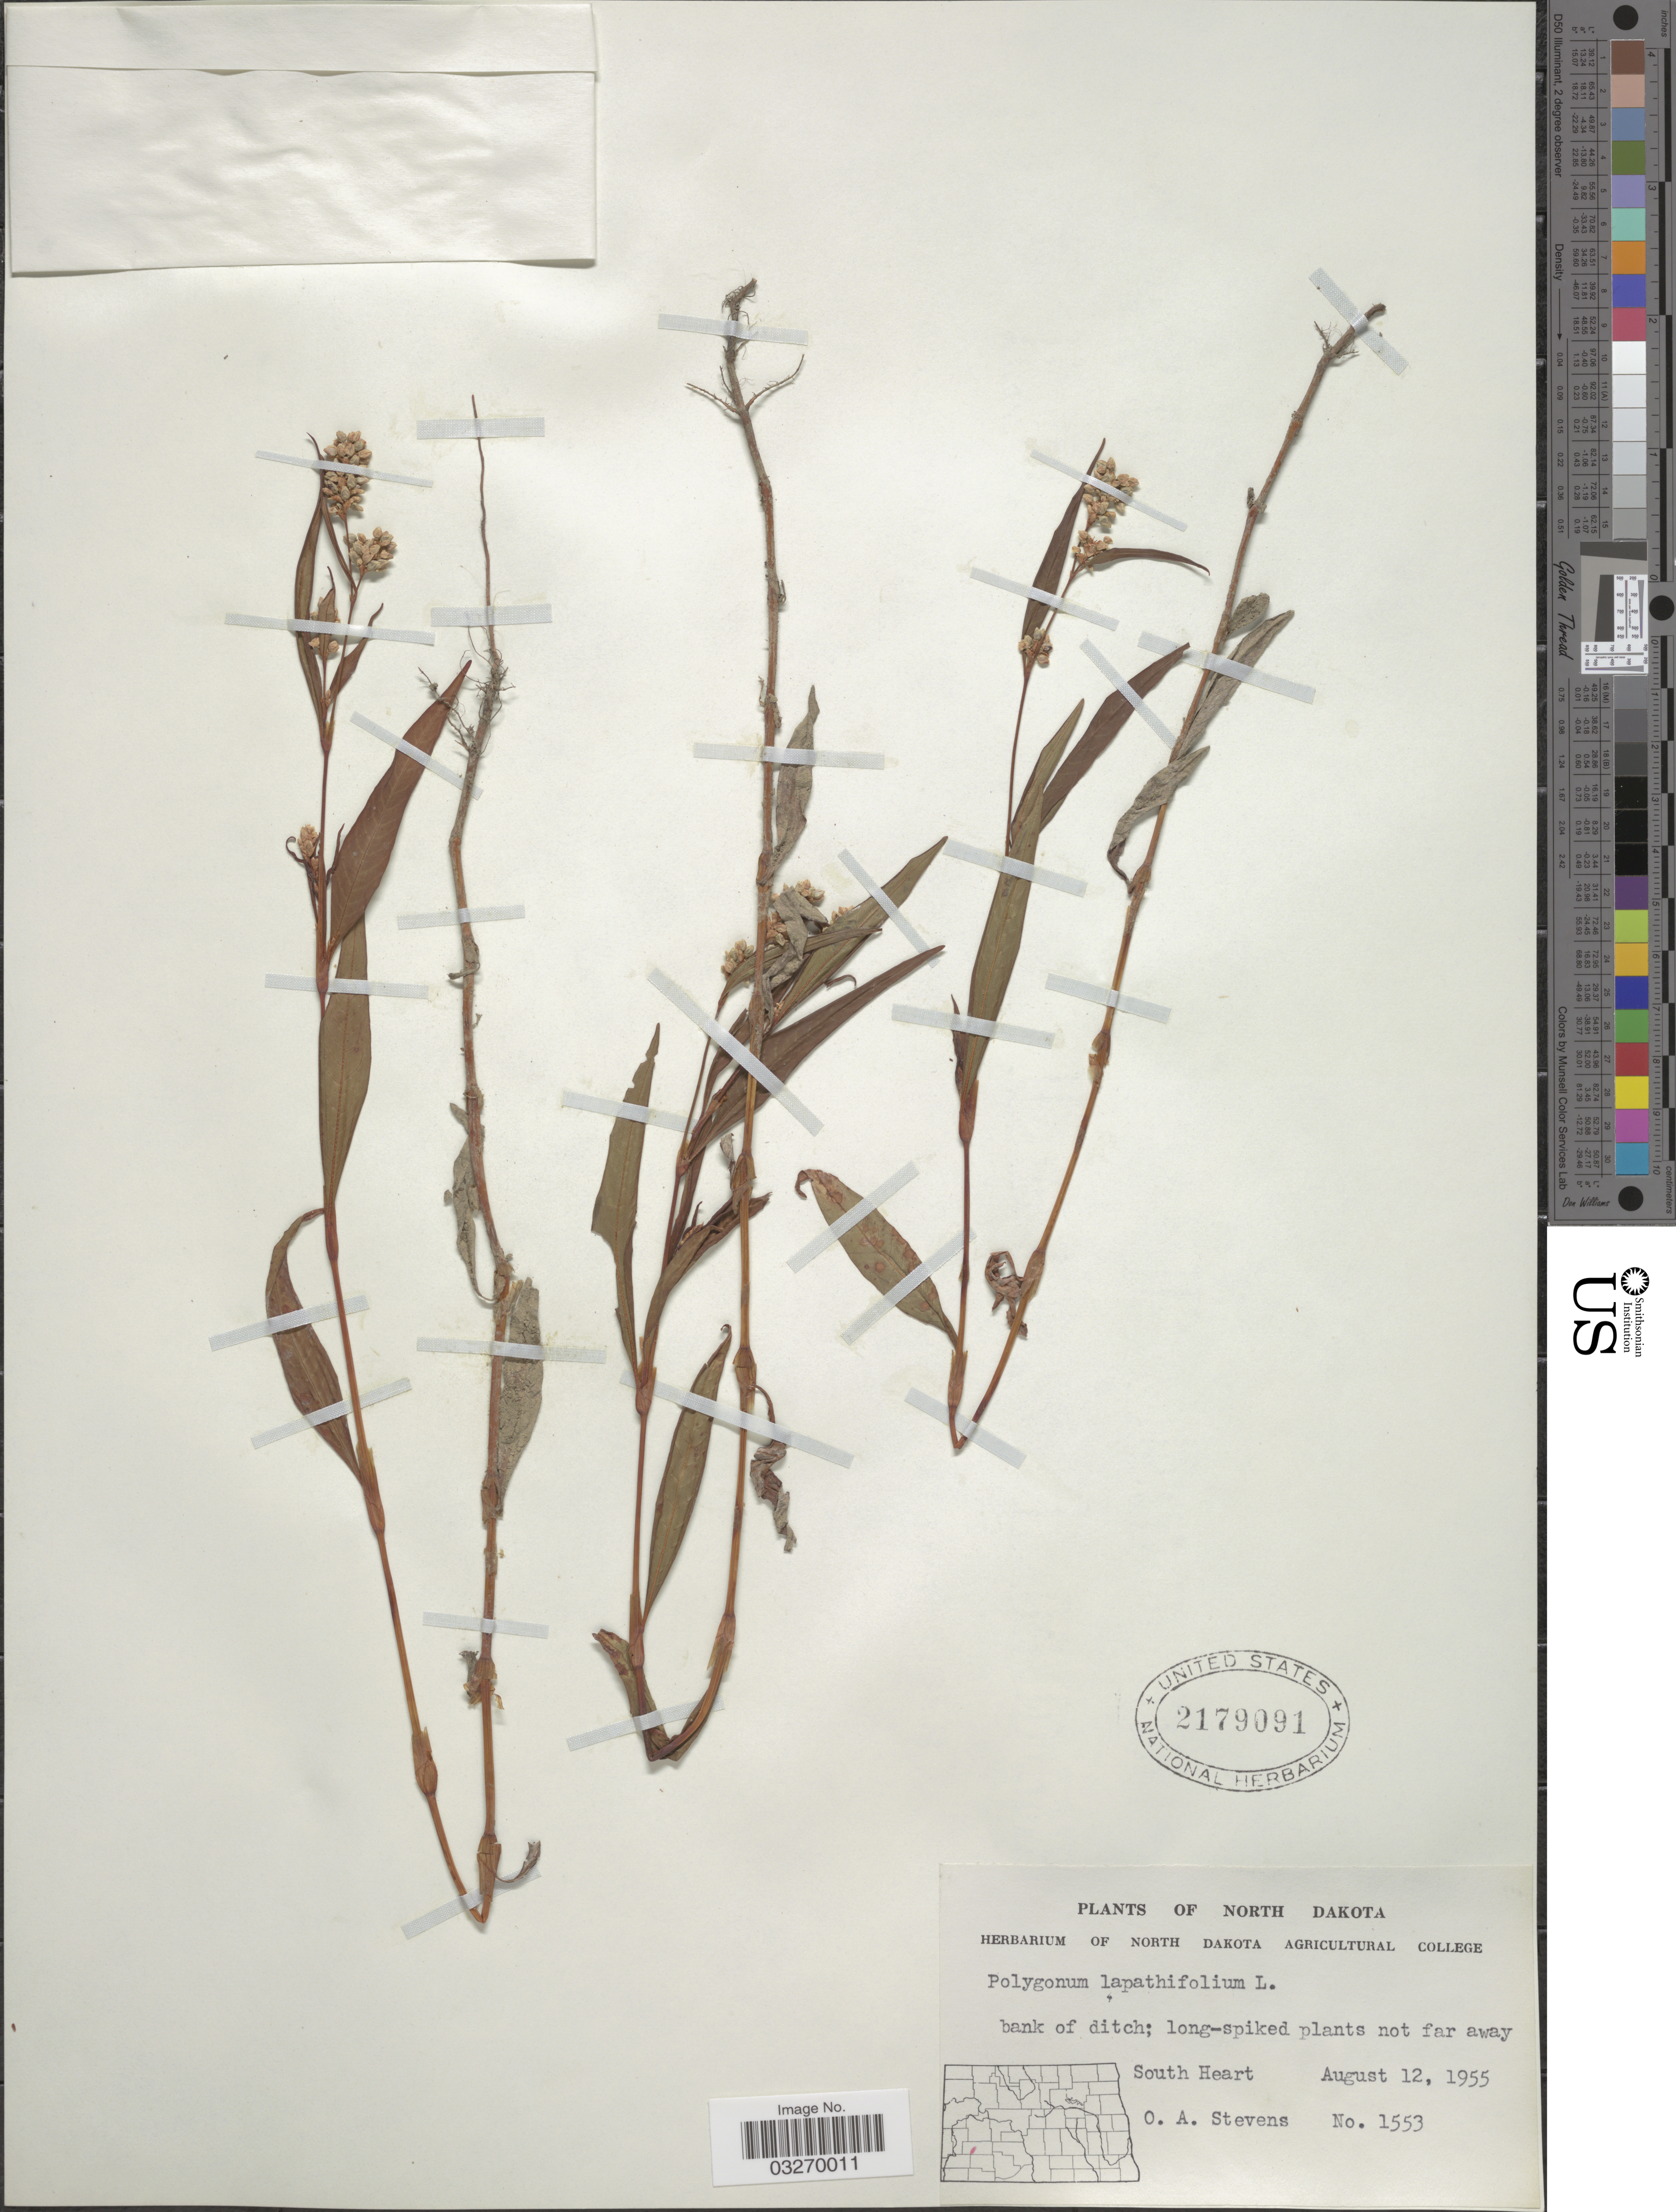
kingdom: Plantae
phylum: Tracheophyta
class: Magnoliopsida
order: Caryophyllales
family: Polygonaceae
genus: Persicaria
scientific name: Persicaria lapathifolia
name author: (L.) Delarbre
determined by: Atha, D. E.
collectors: O. A. Stevens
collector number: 1553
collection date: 1955-08-12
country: United States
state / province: North Dakota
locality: Not far away South Heart.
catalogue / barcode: US 2179091